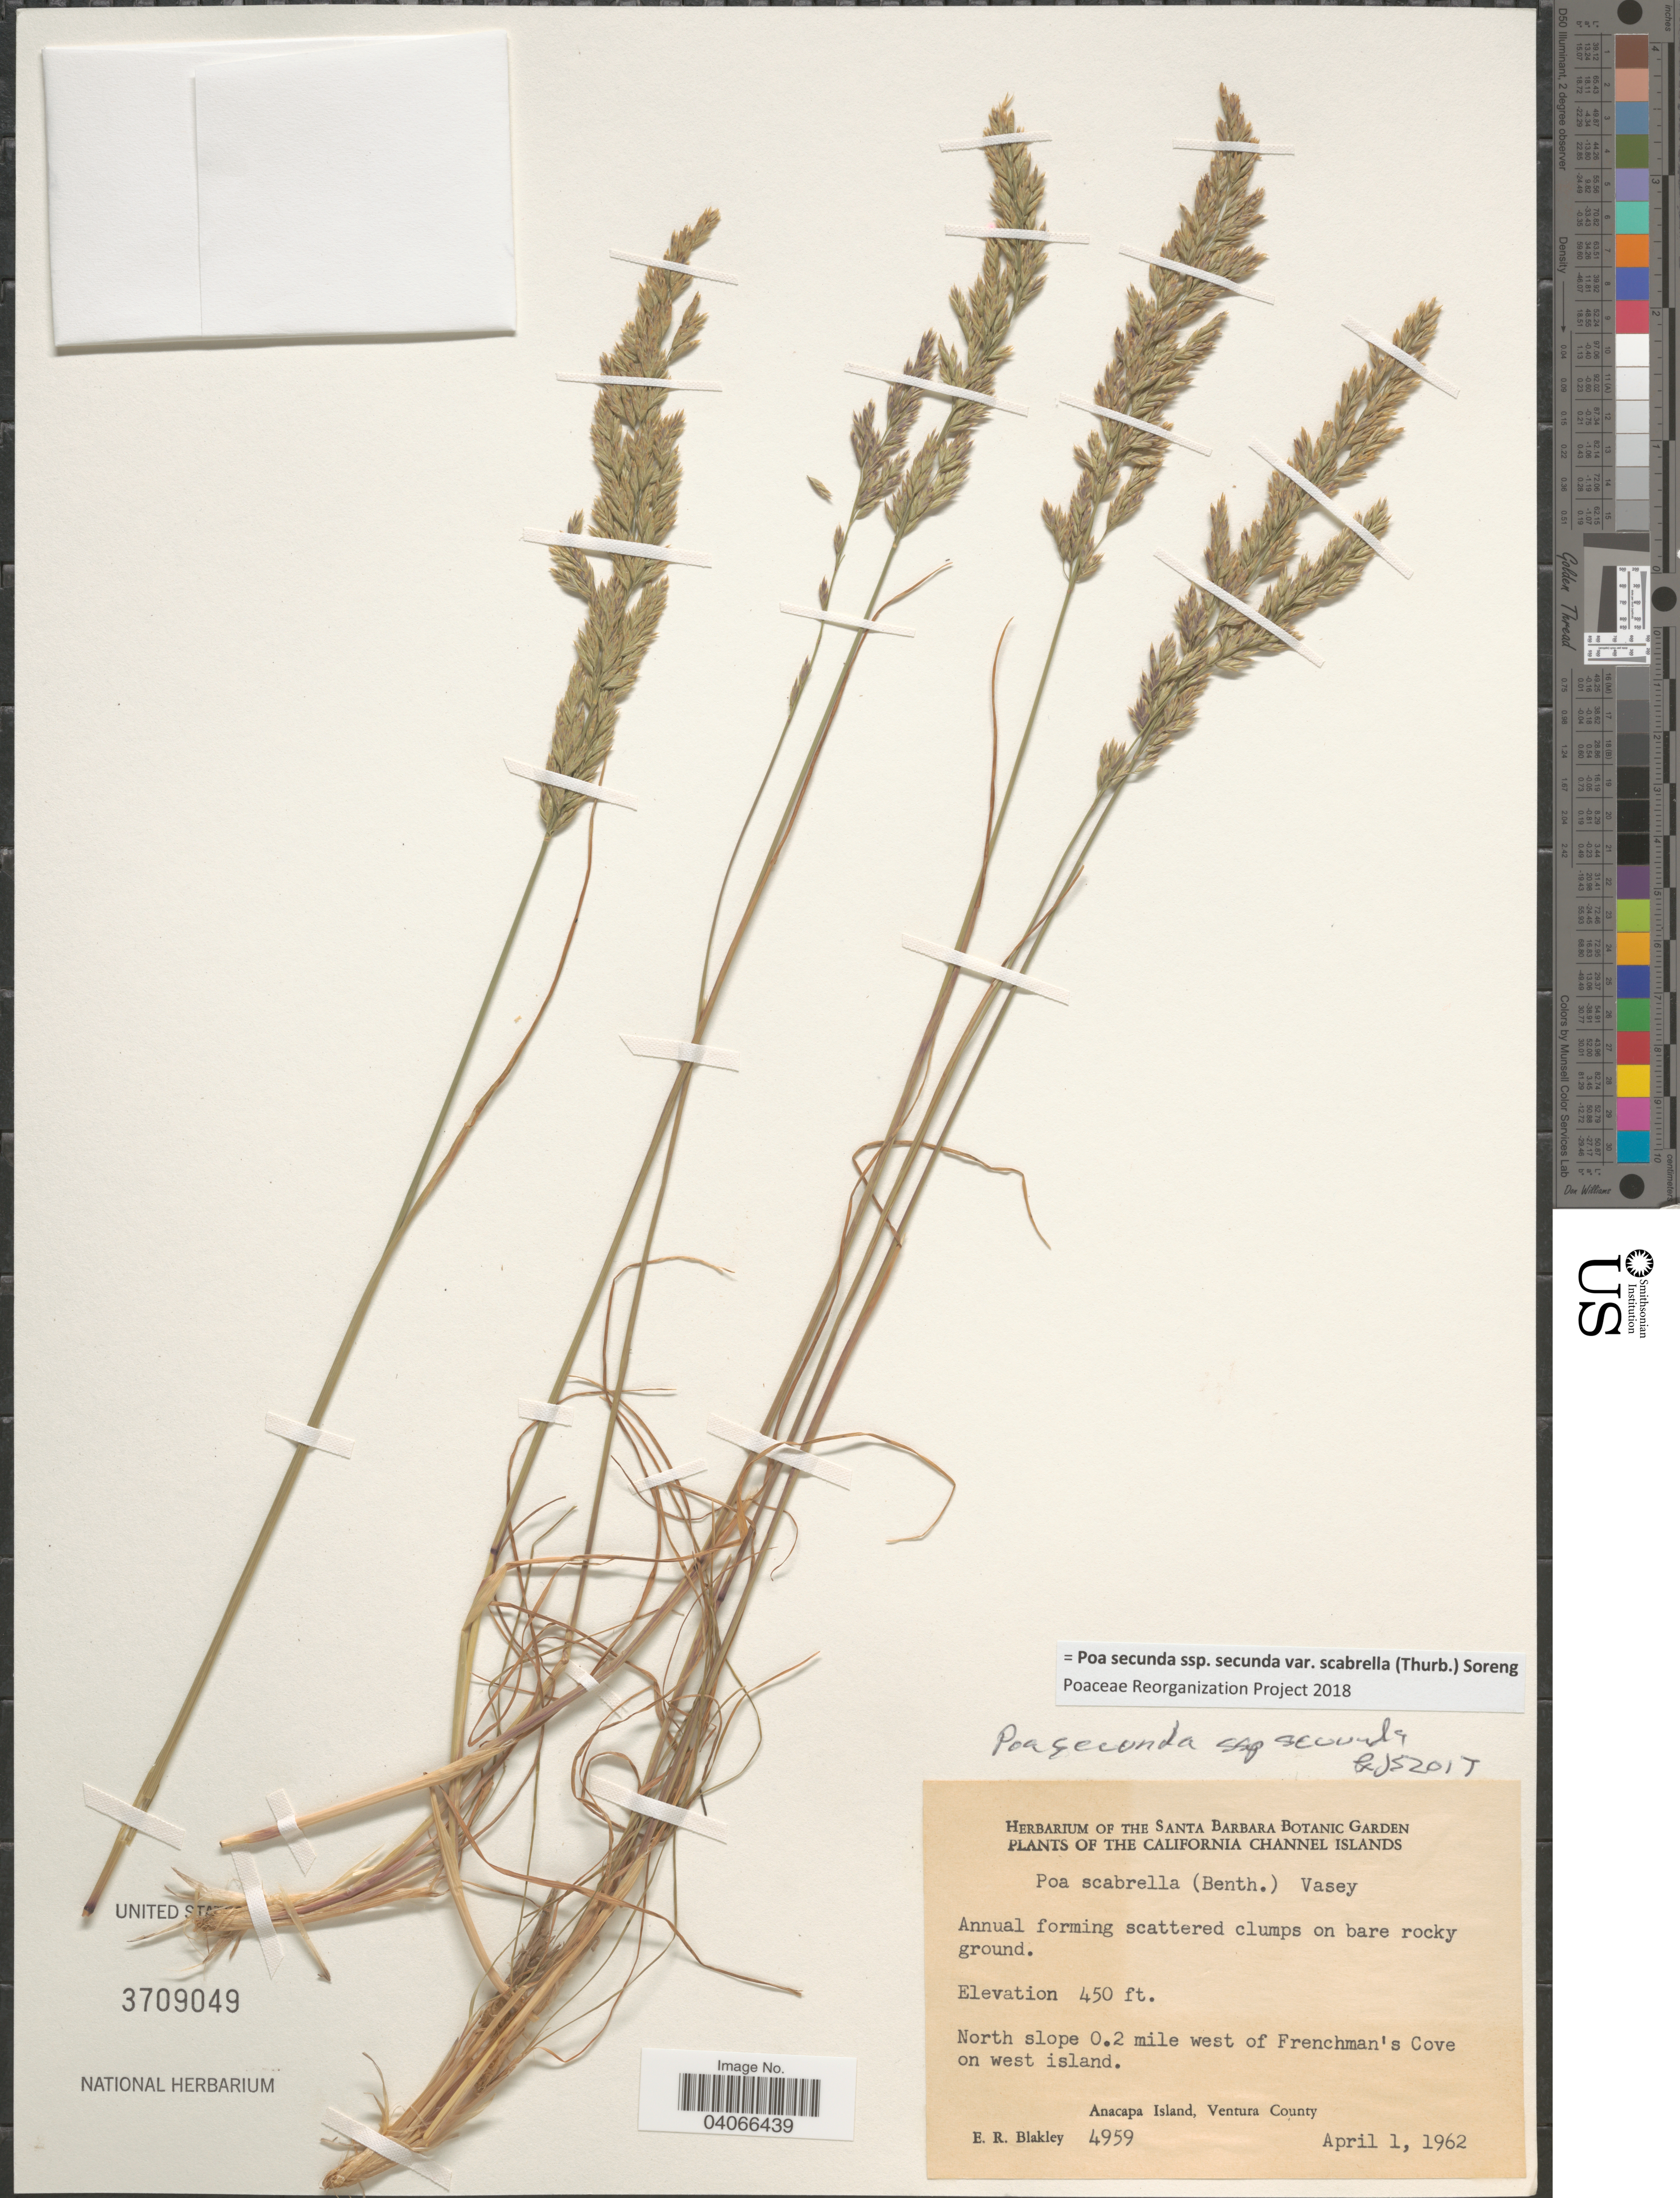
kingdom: Plantae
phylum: Tracheophyta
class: Liliopsida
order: Poales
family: Poaceae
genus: Poa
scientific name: Poa secunda subsp. secunda var. scabrella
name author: (Thurb.) Soreng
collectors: E. R. Blakley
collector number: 4959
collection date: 1962-04-01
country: United States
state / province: California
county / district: Ventura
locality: California Channel Islands. North slope 0.2 mile west of Frenchman's Cove on west island. Anacapa Island, Ventura County.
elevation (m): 137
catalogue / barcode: US 3709049